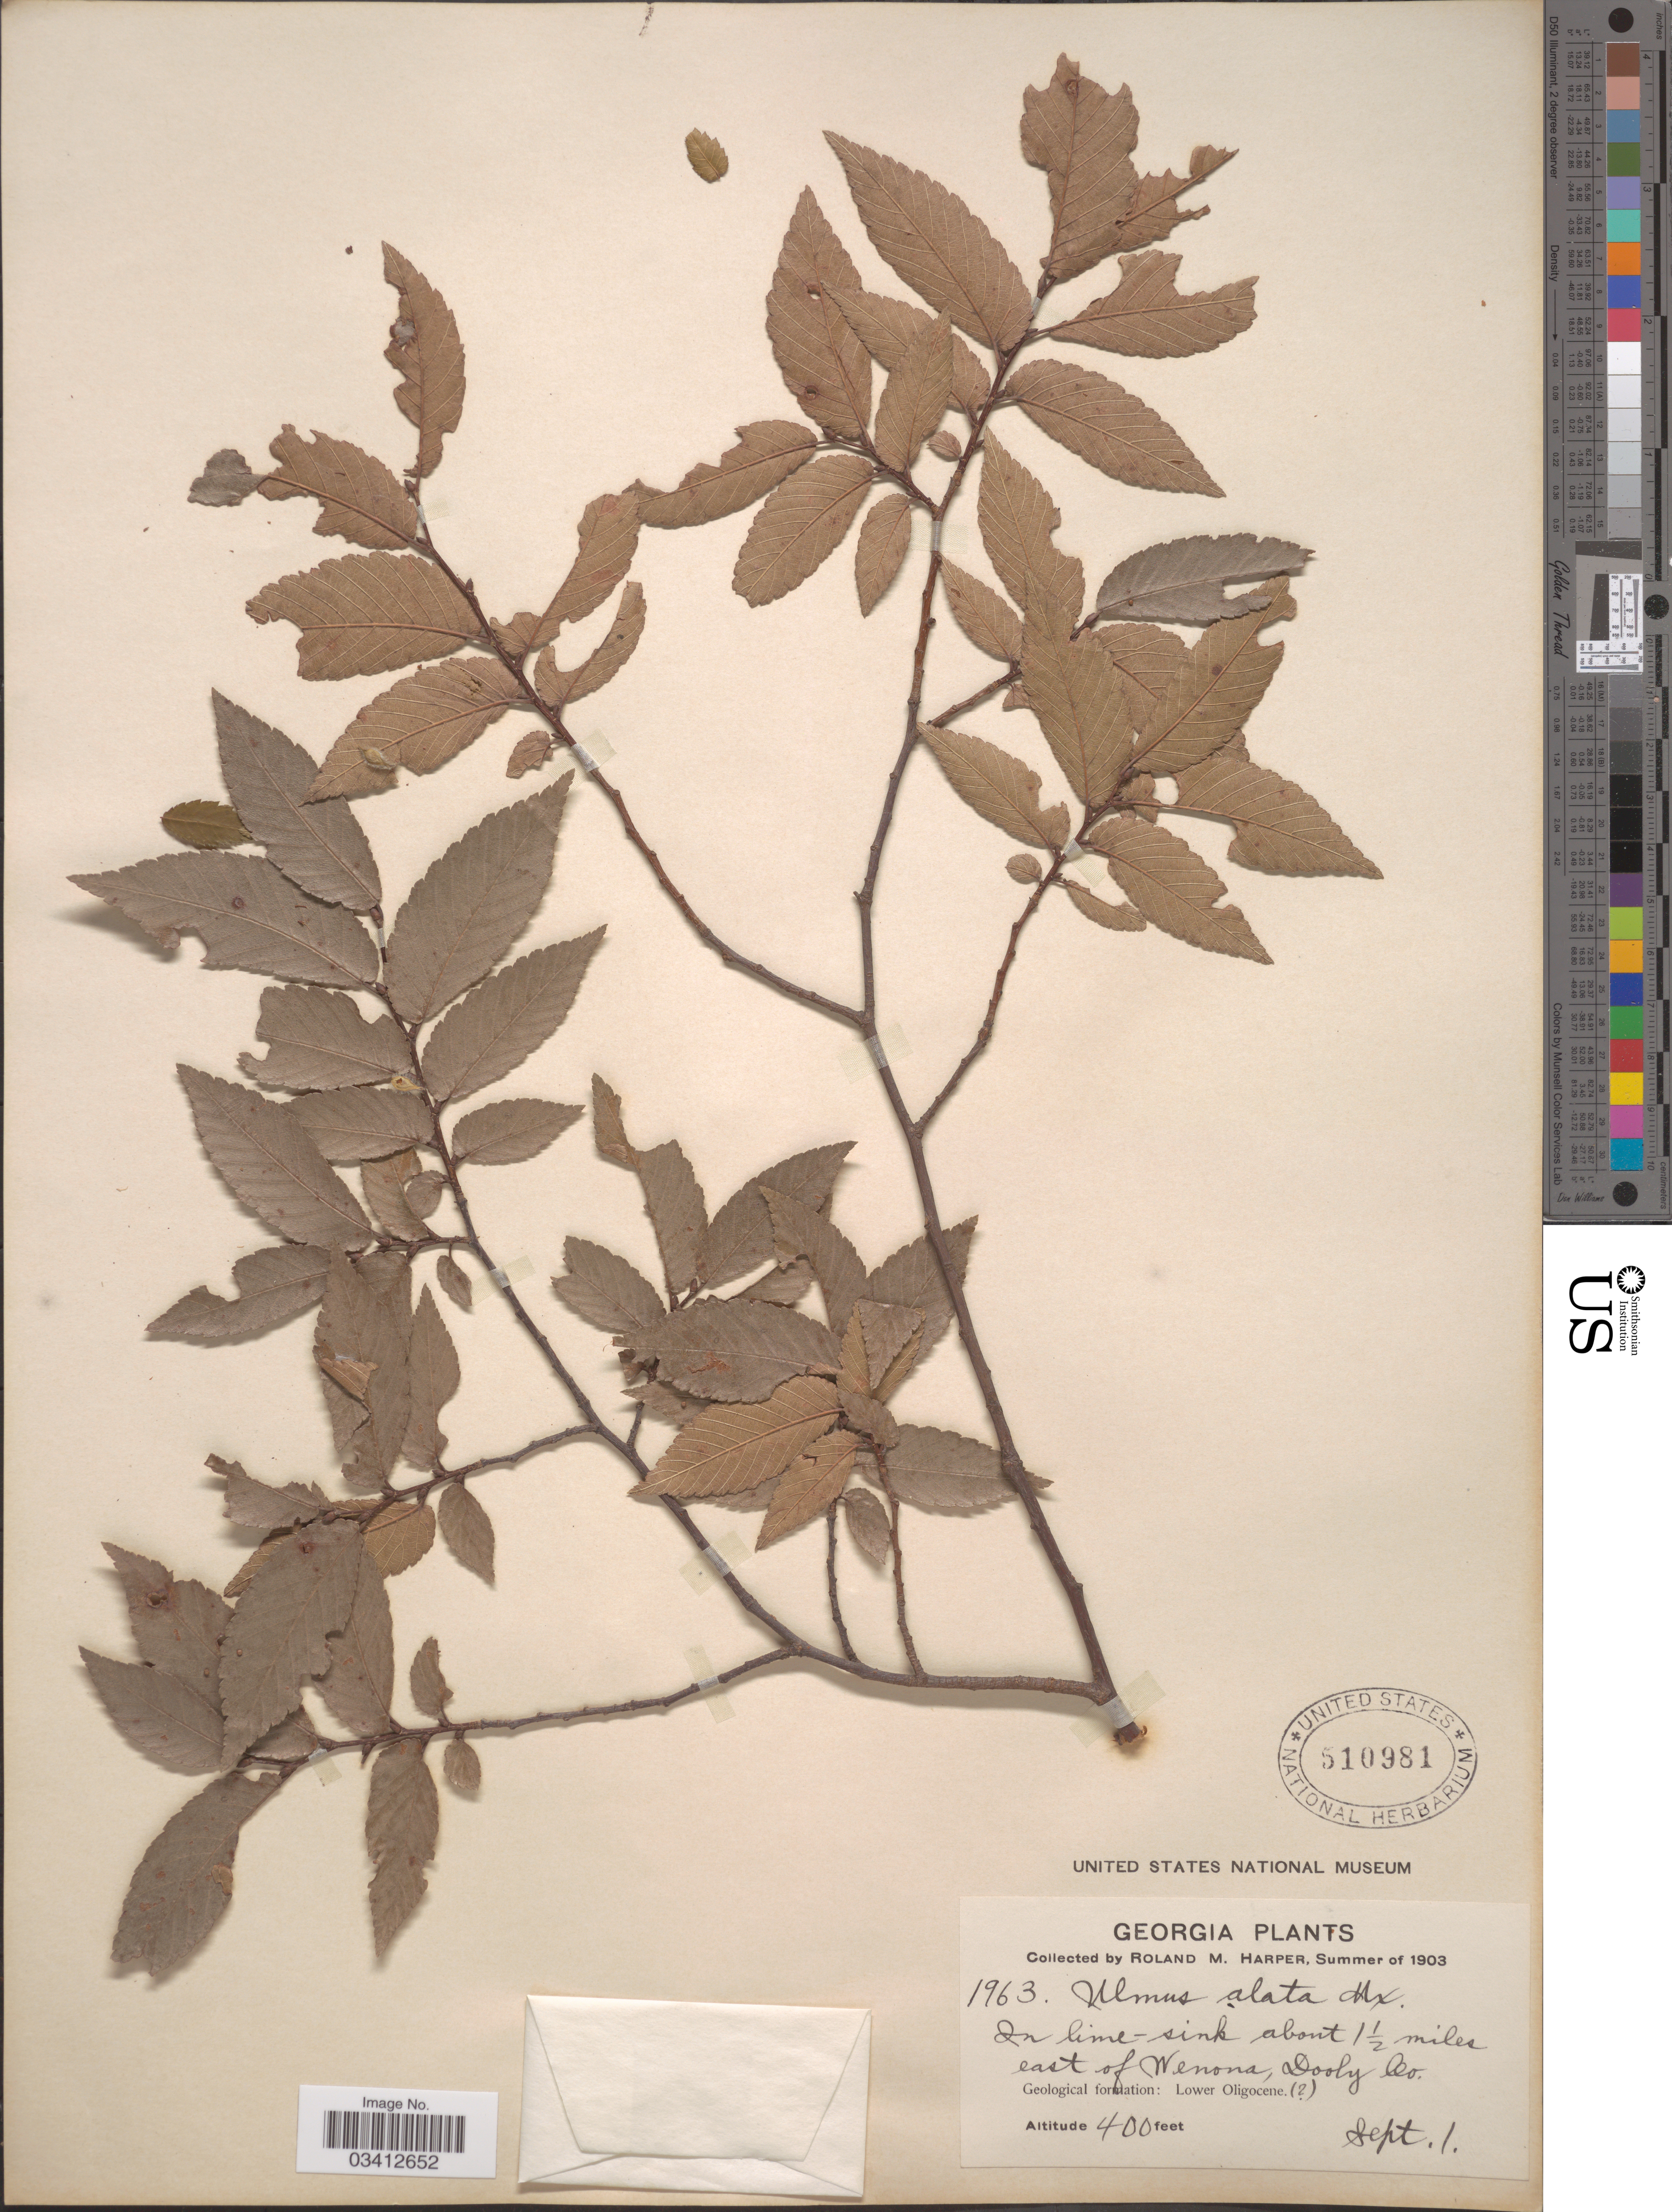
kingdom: Plantae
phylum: Tracheophyta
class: Magnoliopsida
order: Rosales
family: Ulmaceae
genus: Ulmus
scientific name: Ulmus alata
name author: Michx.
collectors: R. M. Harper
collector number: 1963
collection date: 1903-09-01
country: United States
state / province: Georgia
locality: In lime-sink about 1½ miles east of Wenona, Dooly Co.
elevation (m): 122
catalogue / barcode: US 510981